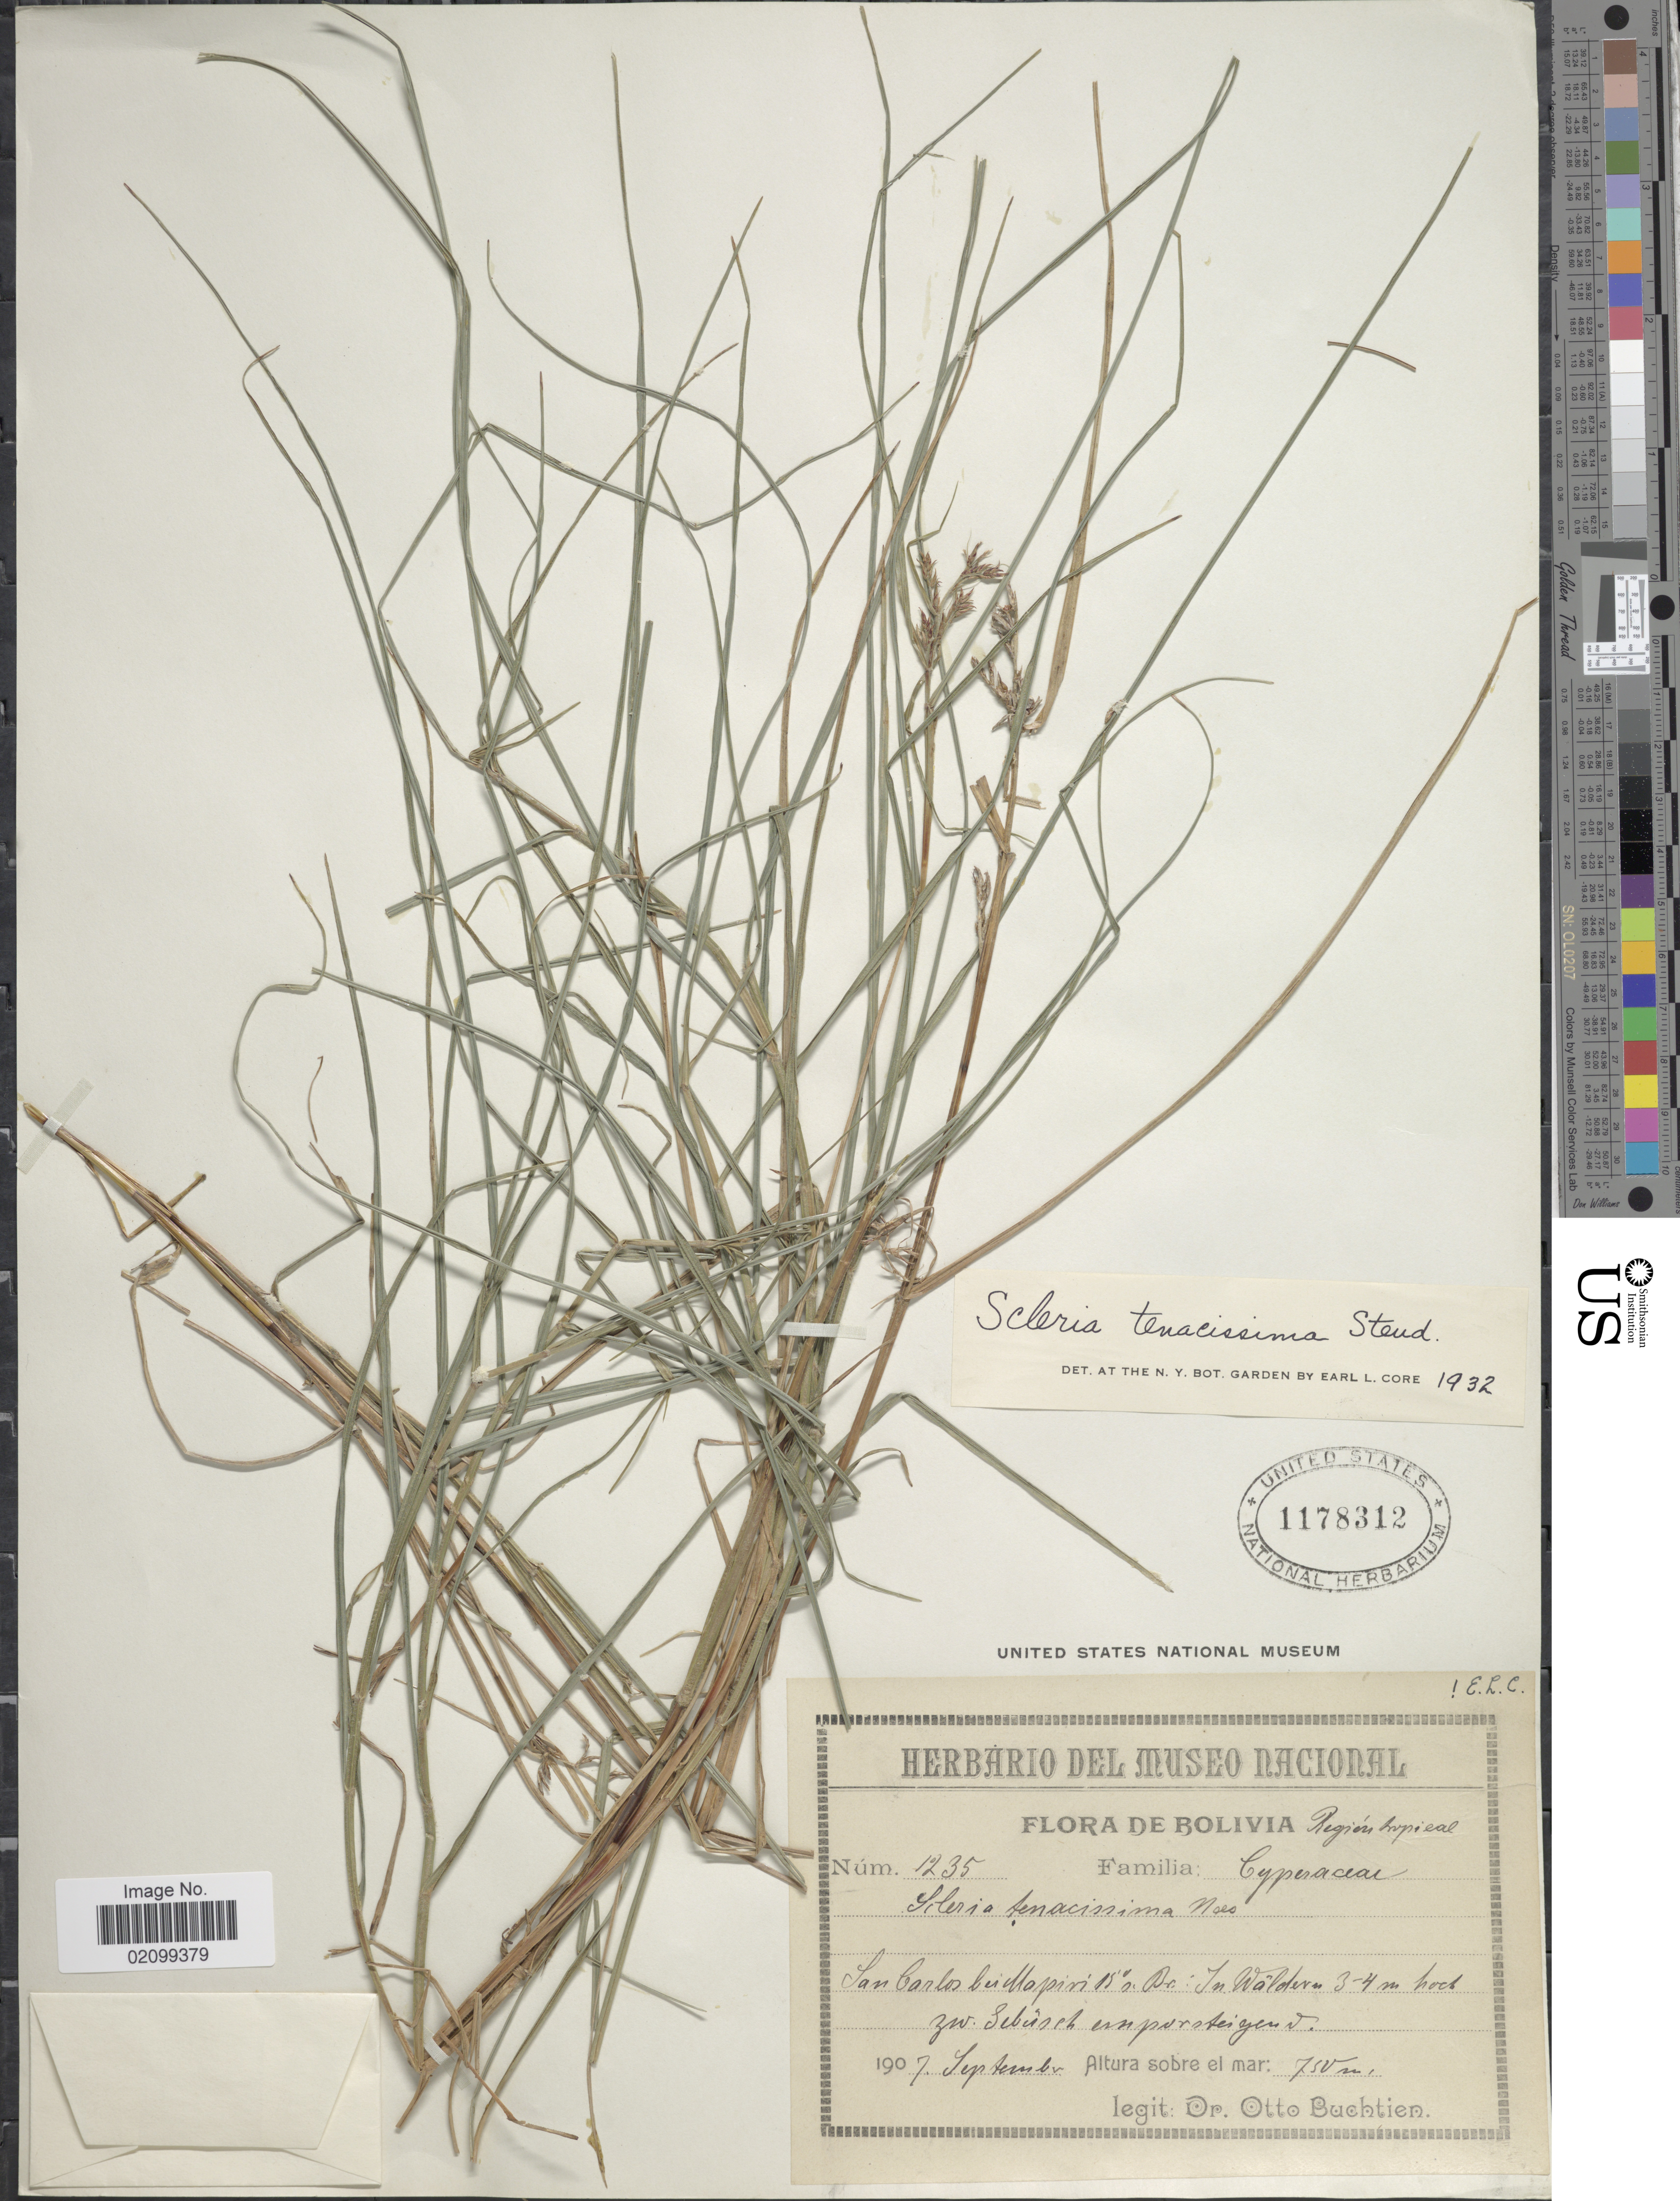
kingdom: Plantae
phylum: Tracheophyta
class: Liliopsida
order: Poales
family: Cyperaceae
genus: Scleria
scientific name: Scleria tenacissima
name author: (Nees) Steud.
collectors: O. Buchtien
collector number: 1235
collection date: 1907-09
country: Bolivia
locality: San Carlos bei Mapiri 15°s.Br.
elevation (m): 750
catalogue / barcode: US 1178312